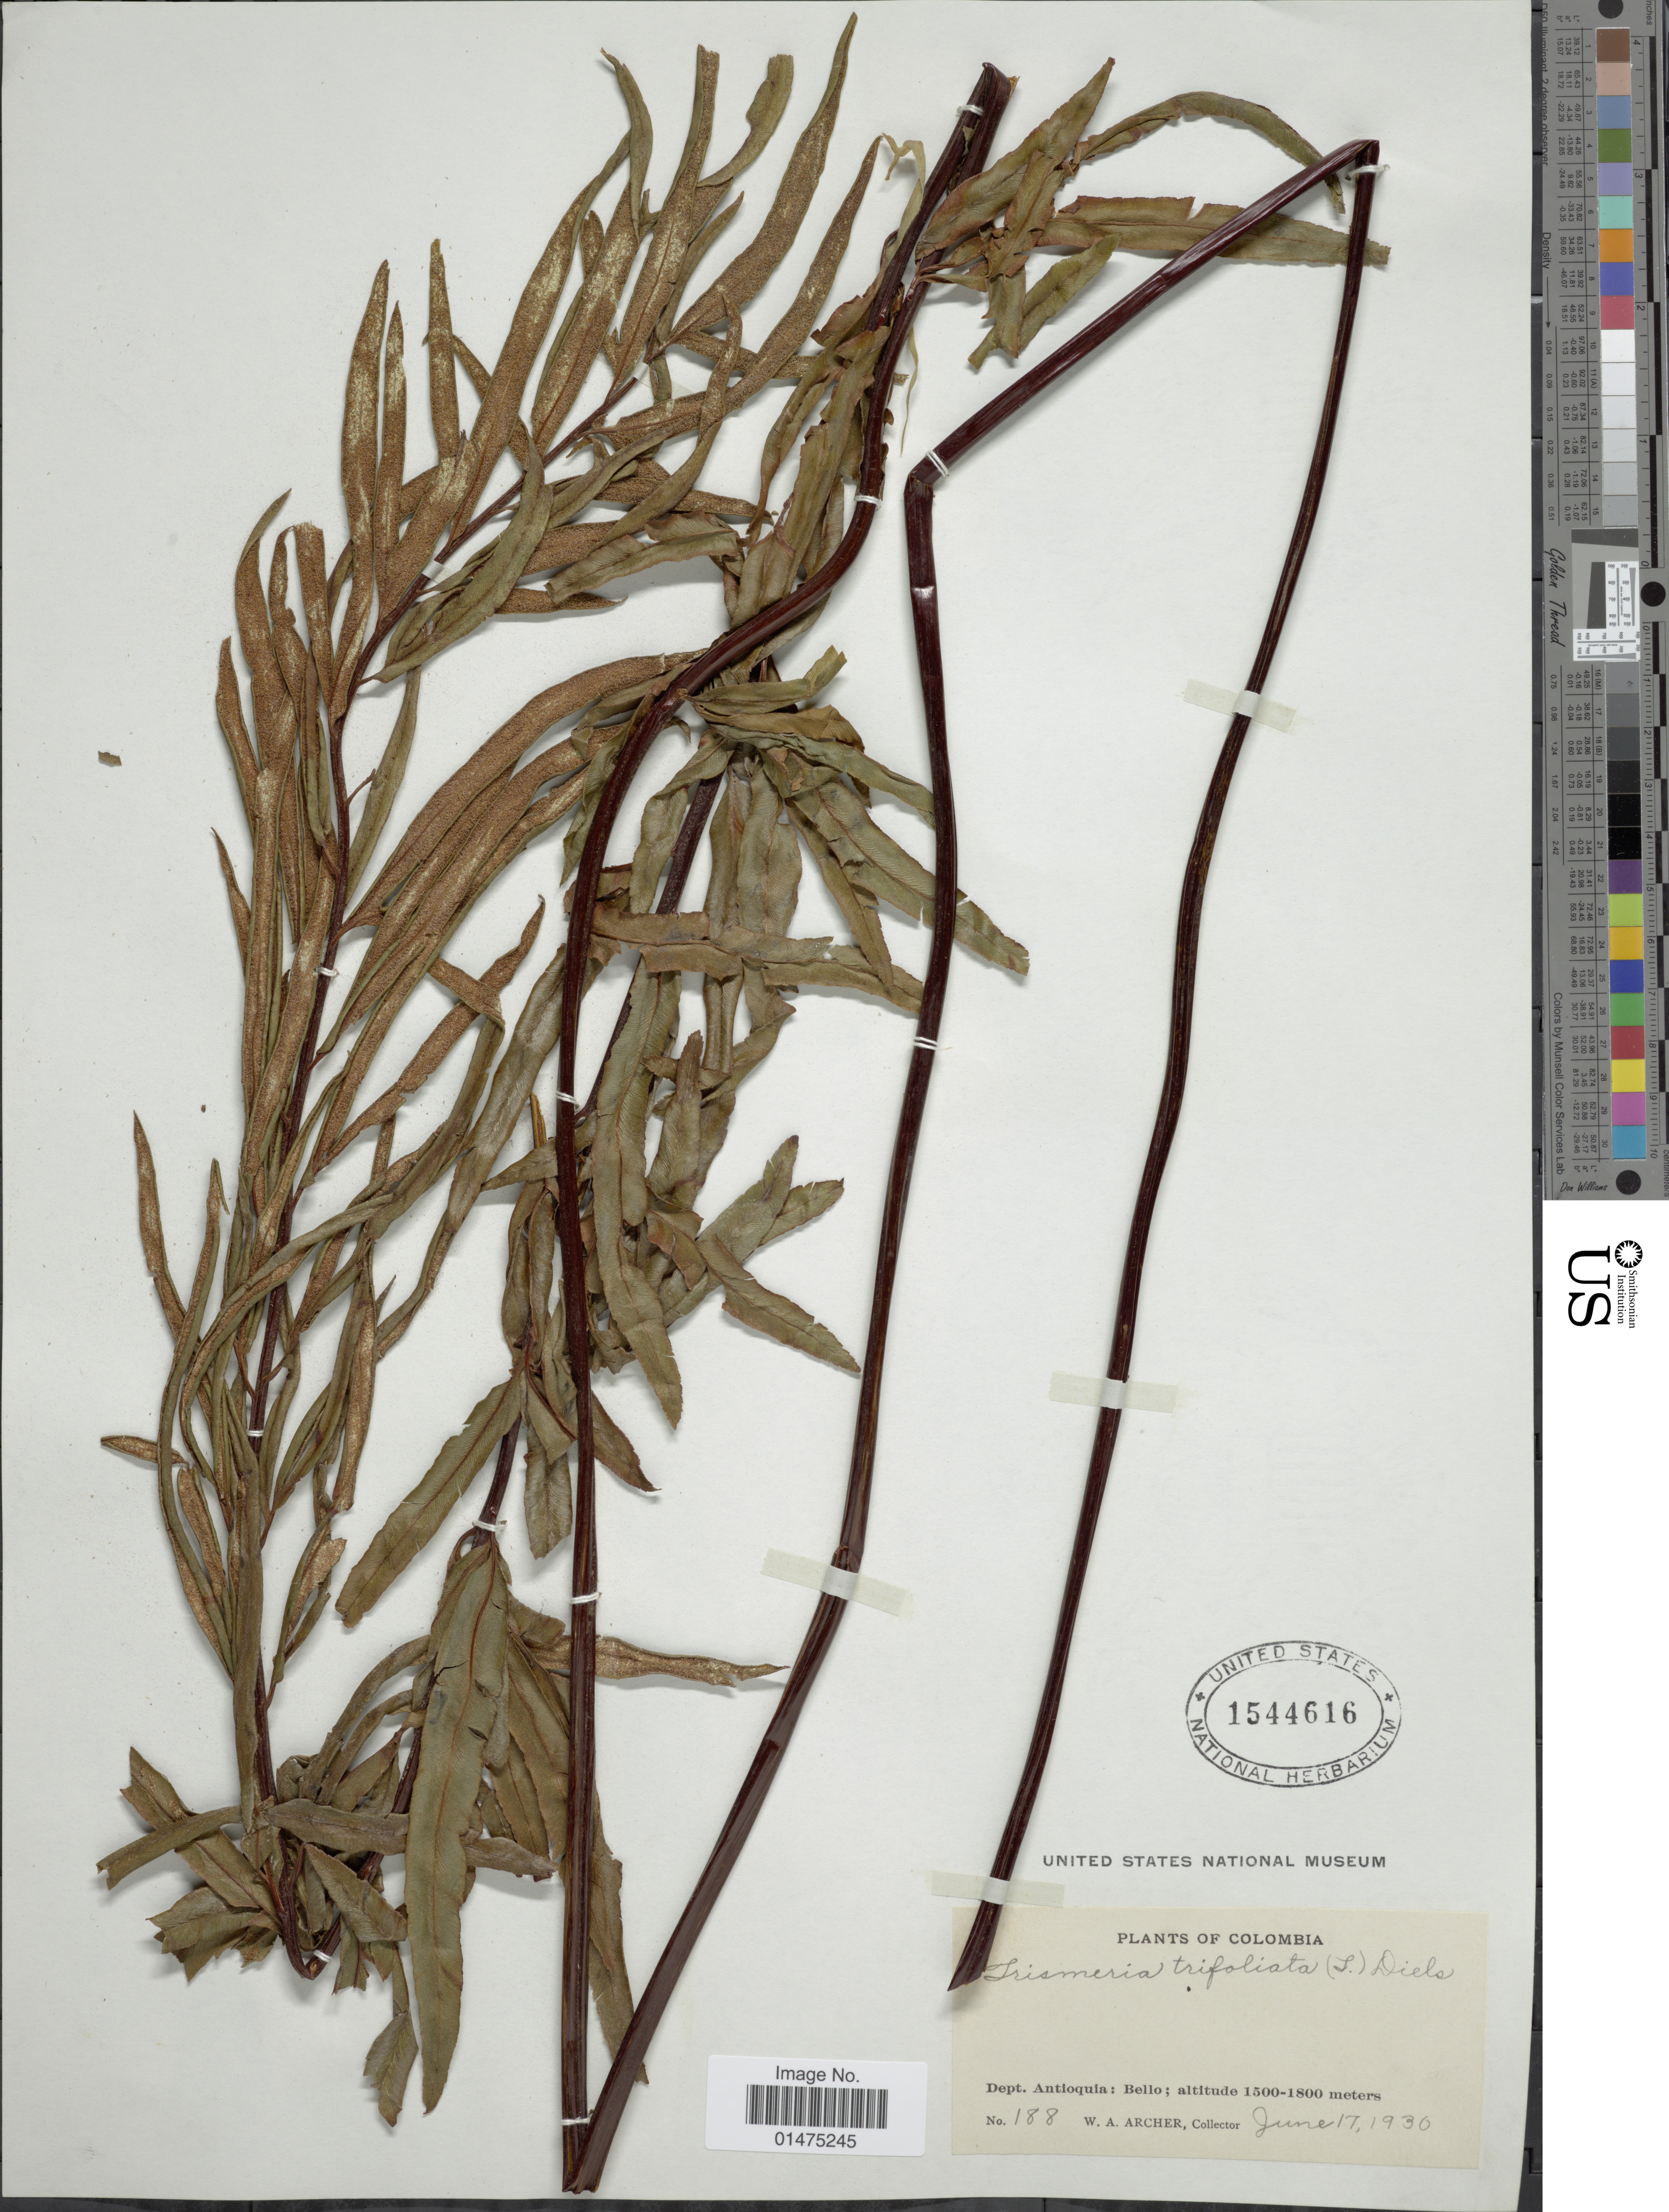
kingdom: Plantae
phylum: Tracheophyta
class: Polypodiopsida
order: Polypodiales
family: Pteridaceae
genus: Pityrogramma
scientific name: Pityrogramma trifoliata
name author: (L.) R.M. Tryon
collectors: W. A. Archer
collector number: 188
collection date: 1930-06-17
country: Colombia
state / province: Antioquia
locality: Dept. Antioquia; Bello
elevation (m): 1500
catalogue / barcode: US 1544616